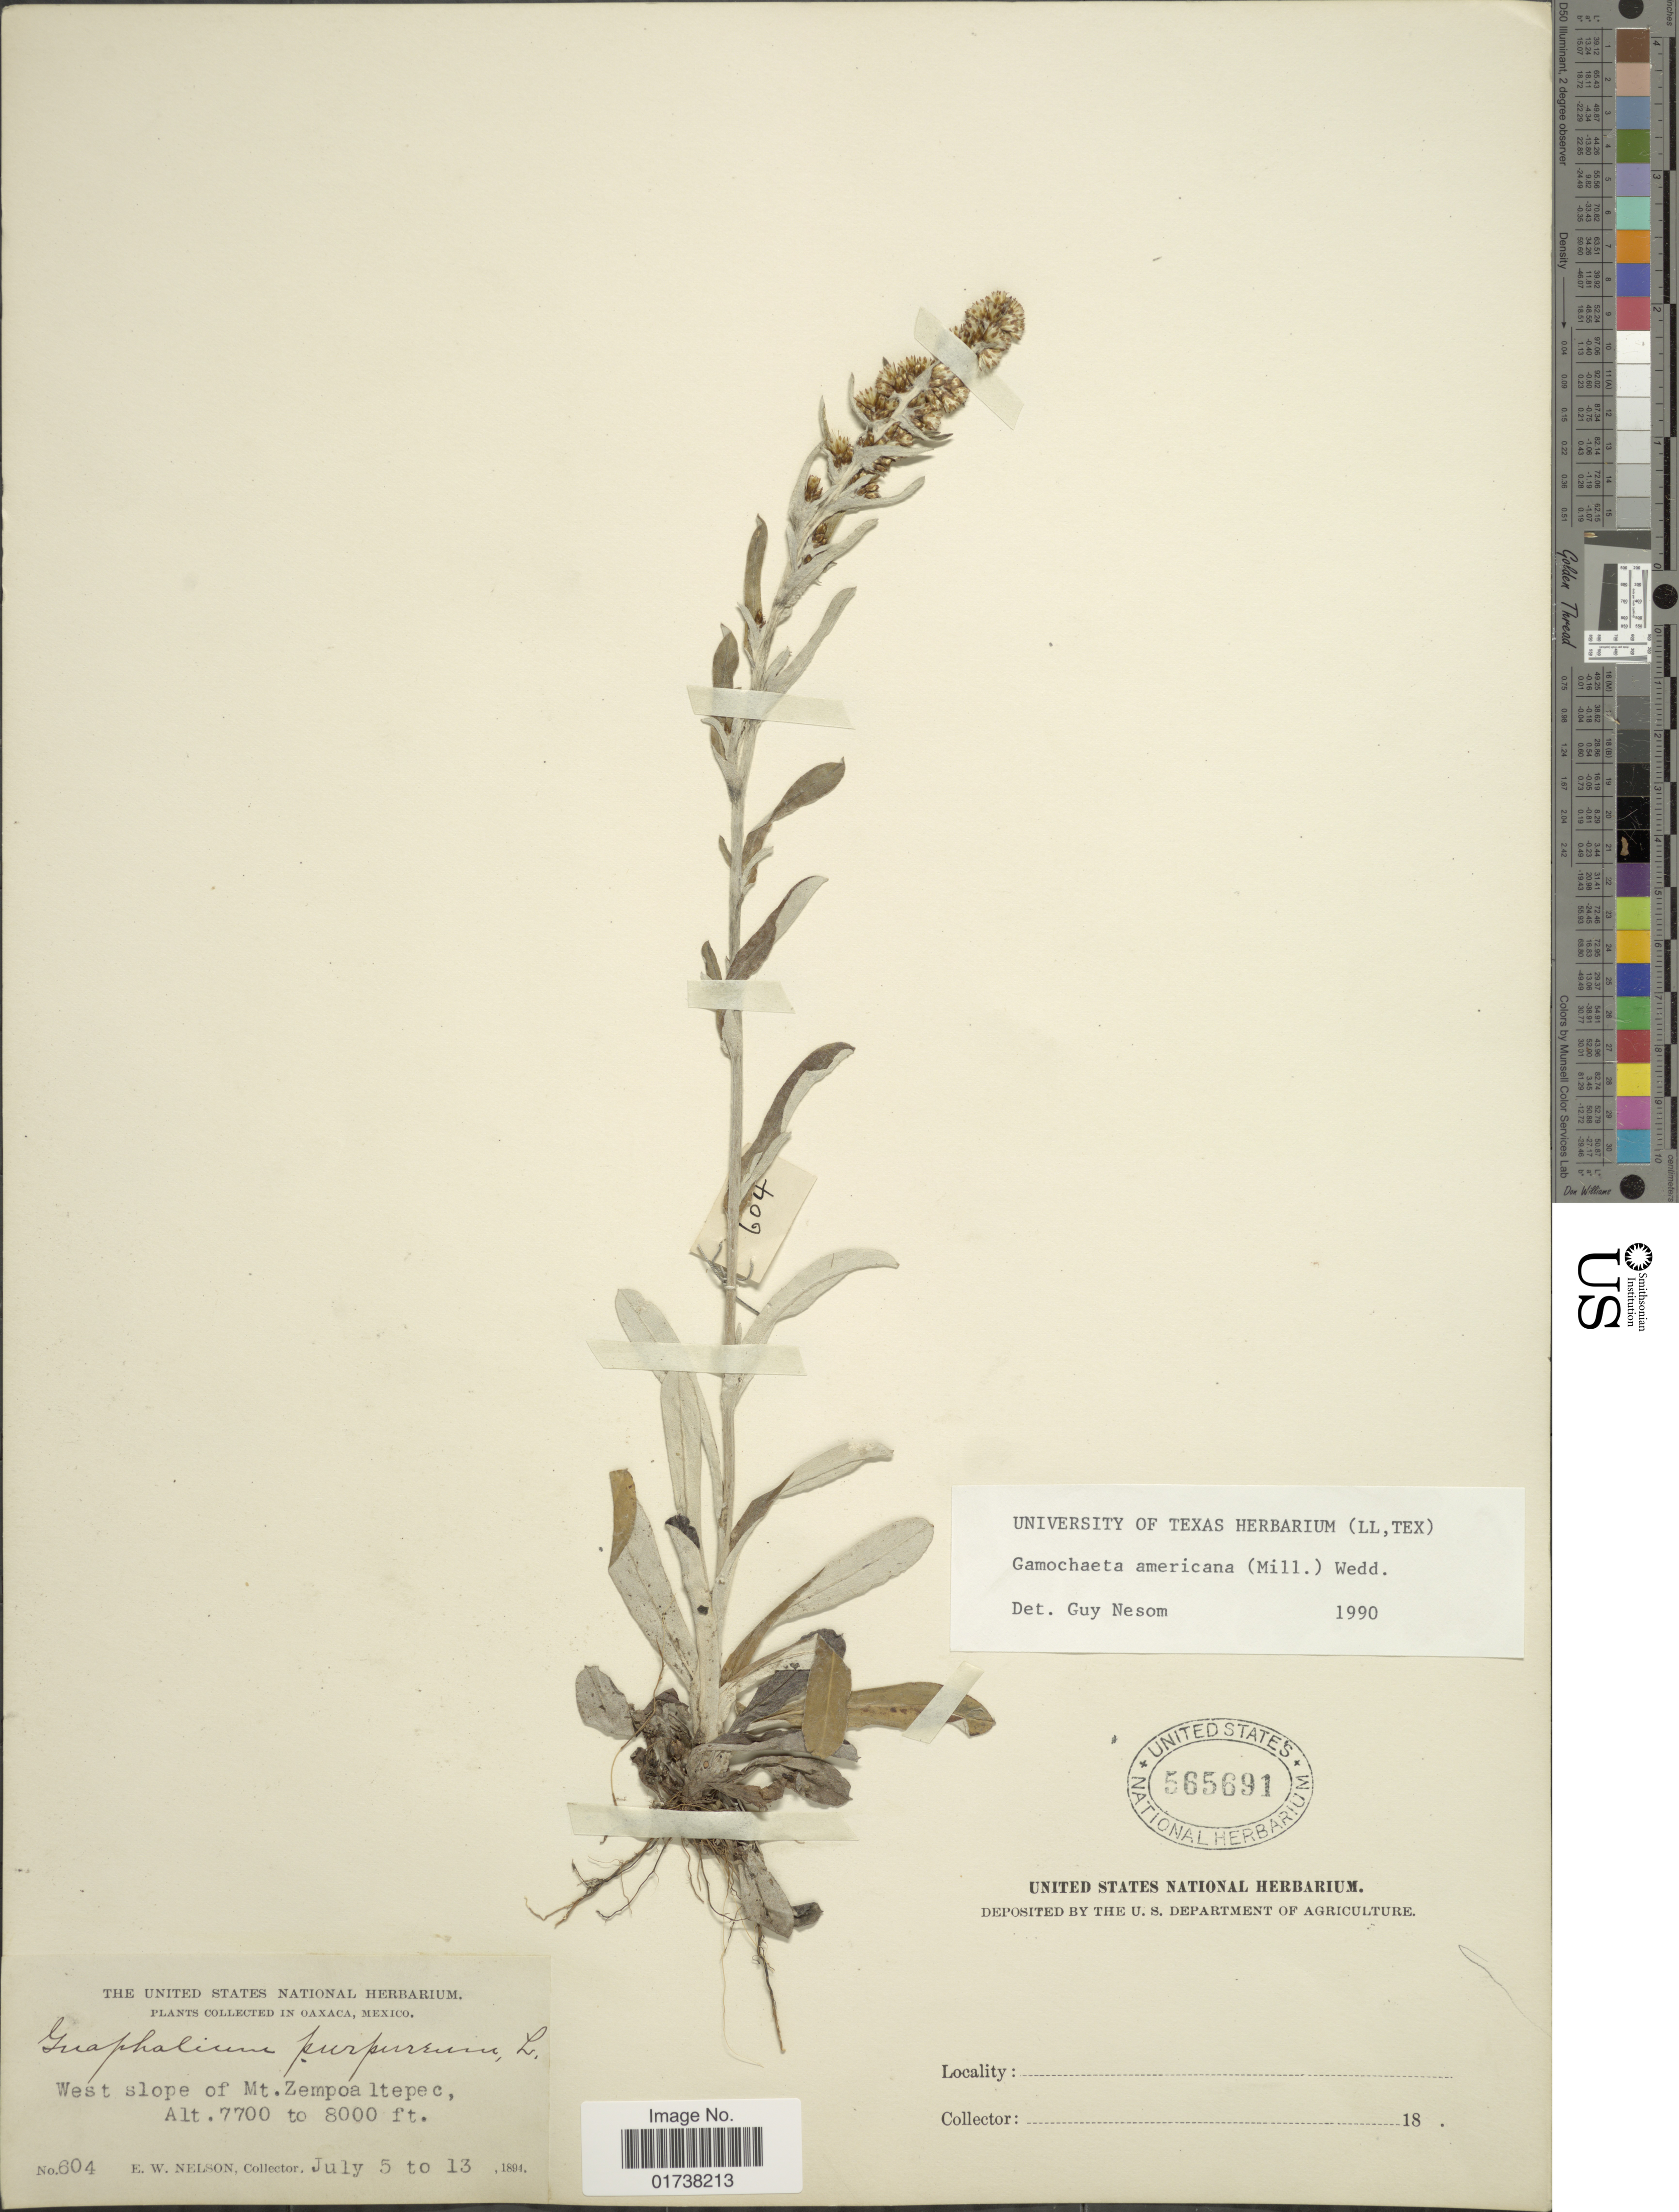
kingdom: Plantae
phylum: Tracheophyta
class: Magnoliopsida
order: Asterales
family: Asteraceae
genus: Gamochaeta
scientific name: Gamochaeta americana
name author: (Mill.) Wedd.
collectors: E. W. Nelson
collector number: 604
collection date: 1894-07-05/1894-07-13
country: Mexico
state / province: Oaxaca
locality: West slope of Mt. Zempoa, Itepec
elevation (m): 2347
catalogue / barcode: US 565691